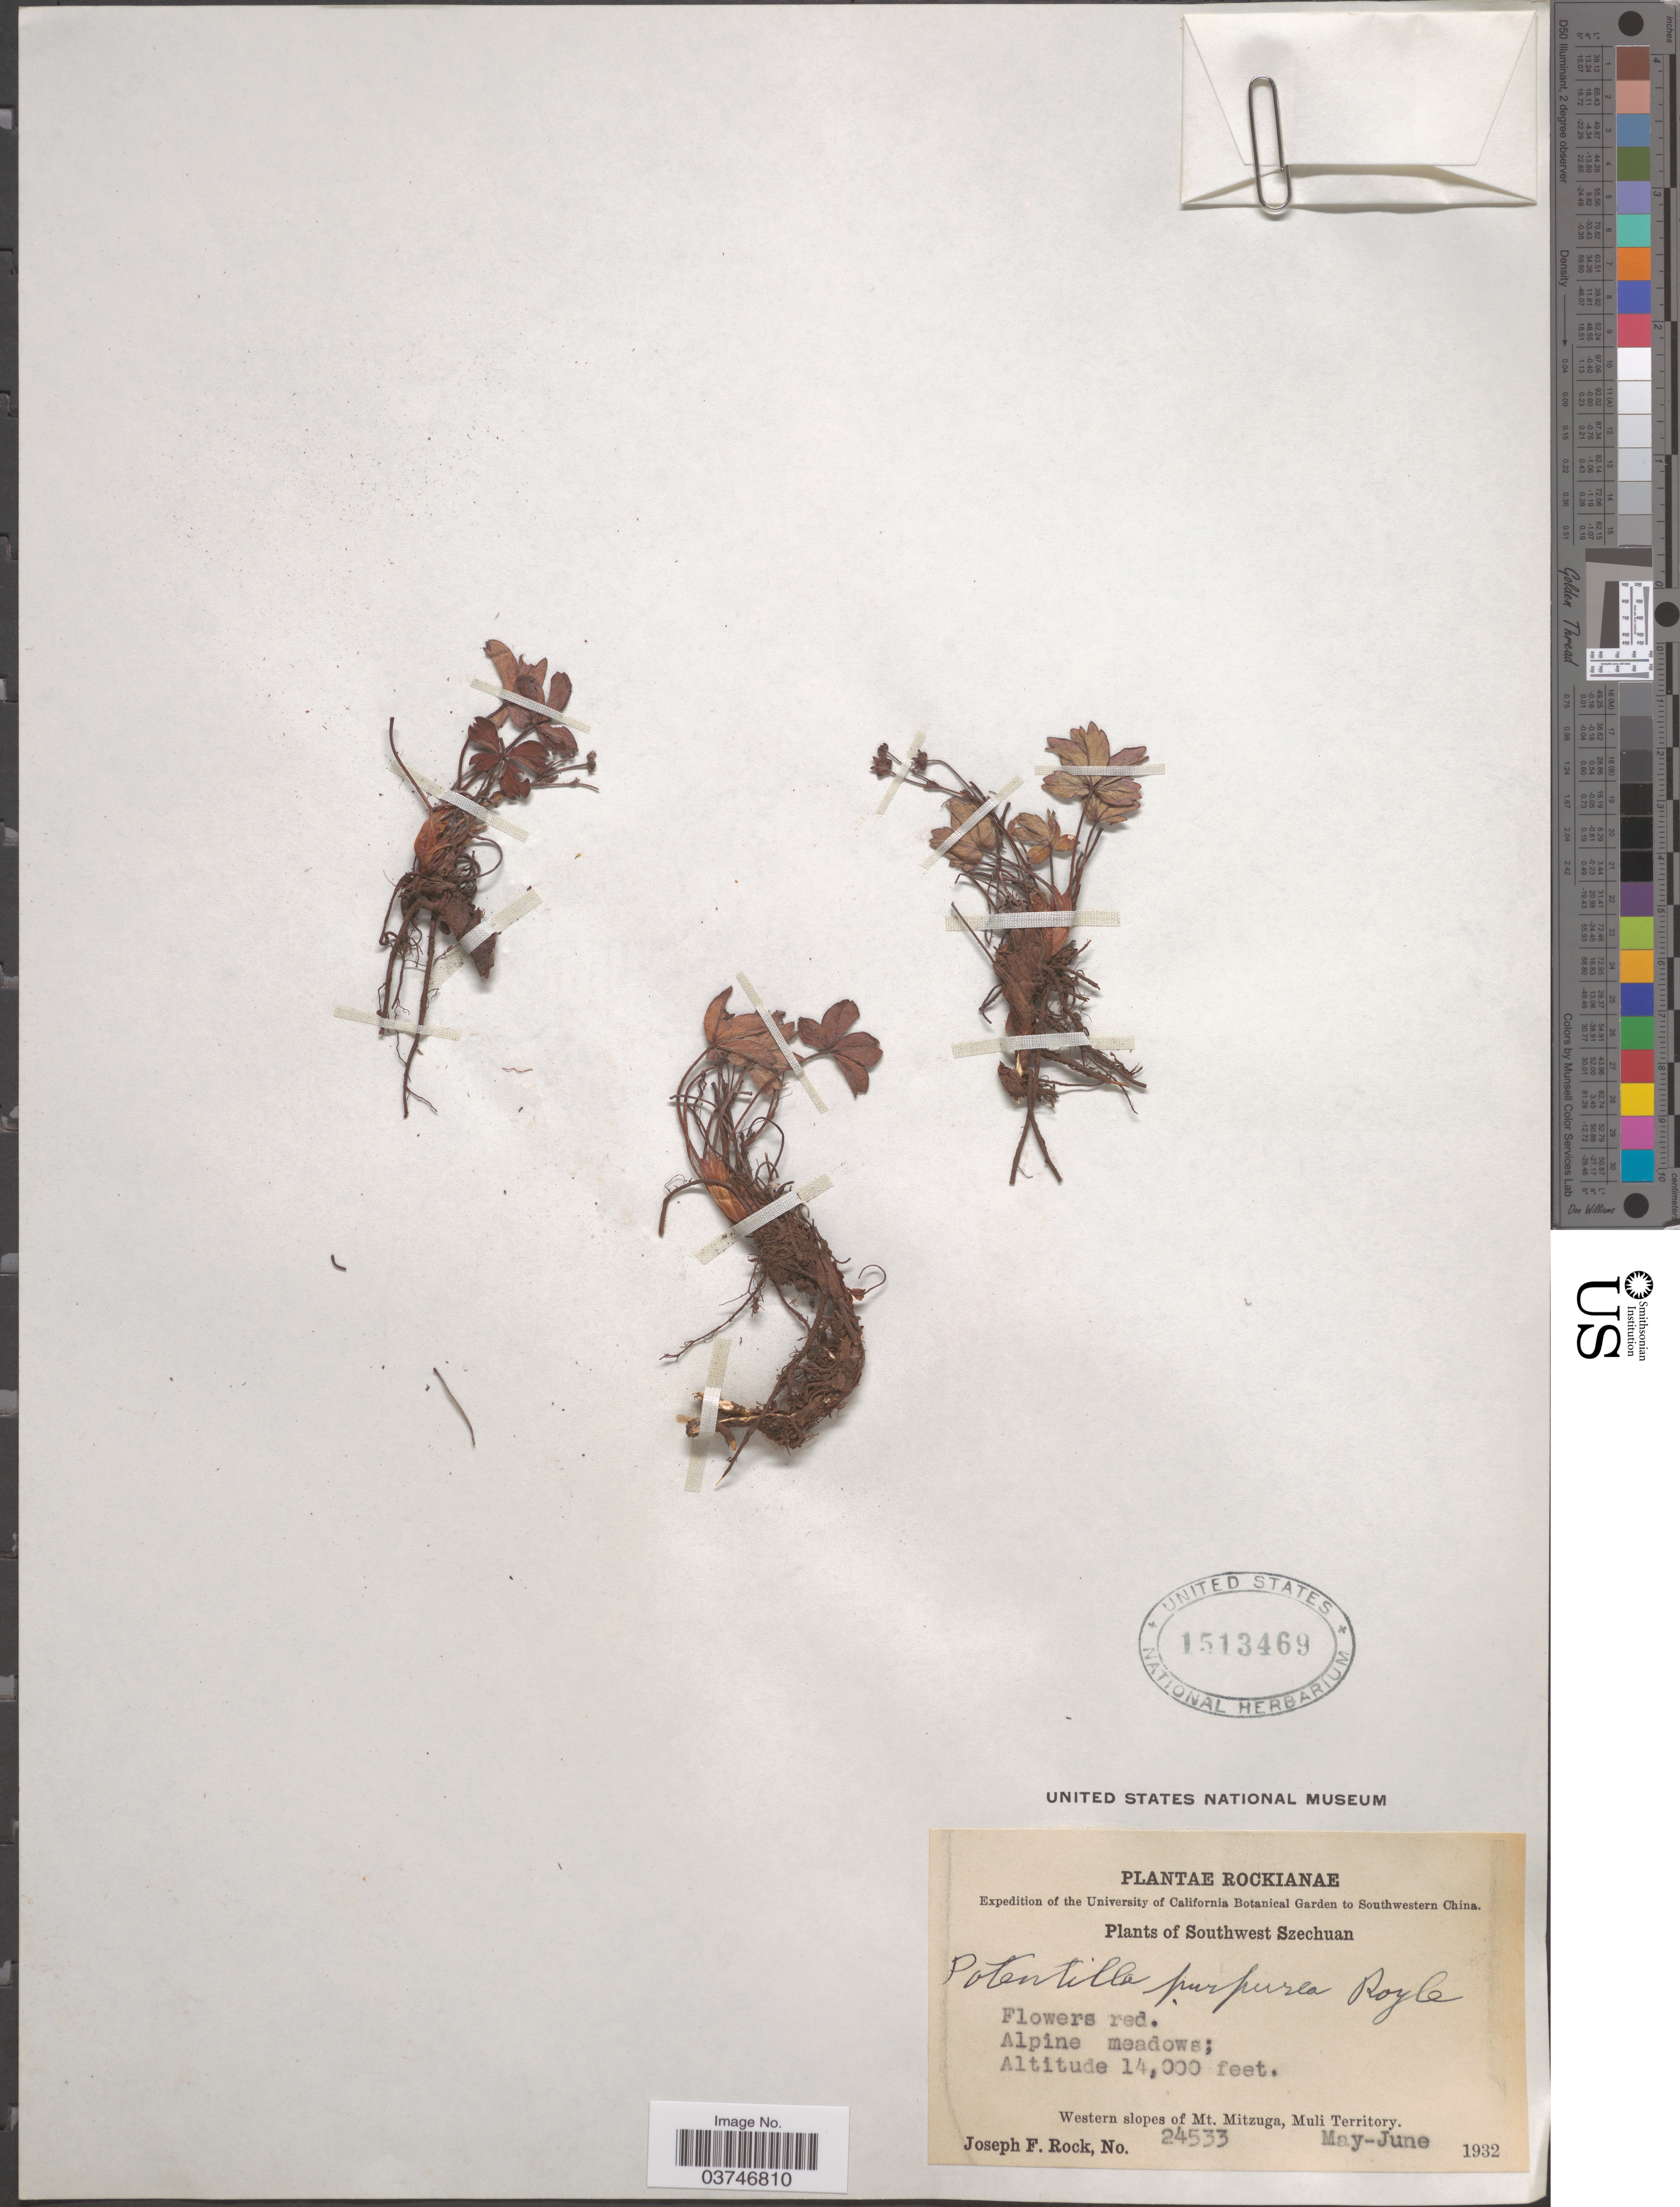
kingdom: Plantae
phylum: Tracheophyta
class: Magnoliopsida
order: Rosales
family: Rosaceae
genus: Sibbaldia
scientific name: Sibbaldia purpurea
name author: Royle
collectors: J. F. Rock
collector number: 24533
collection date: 1932-05/1932-06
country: China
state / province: Sichuan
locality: Southwestern China. Southwest Szechuan. Western slopes of Mt. Mitzuga, Muli Territory.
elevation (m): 4267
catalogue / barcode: US 1513469